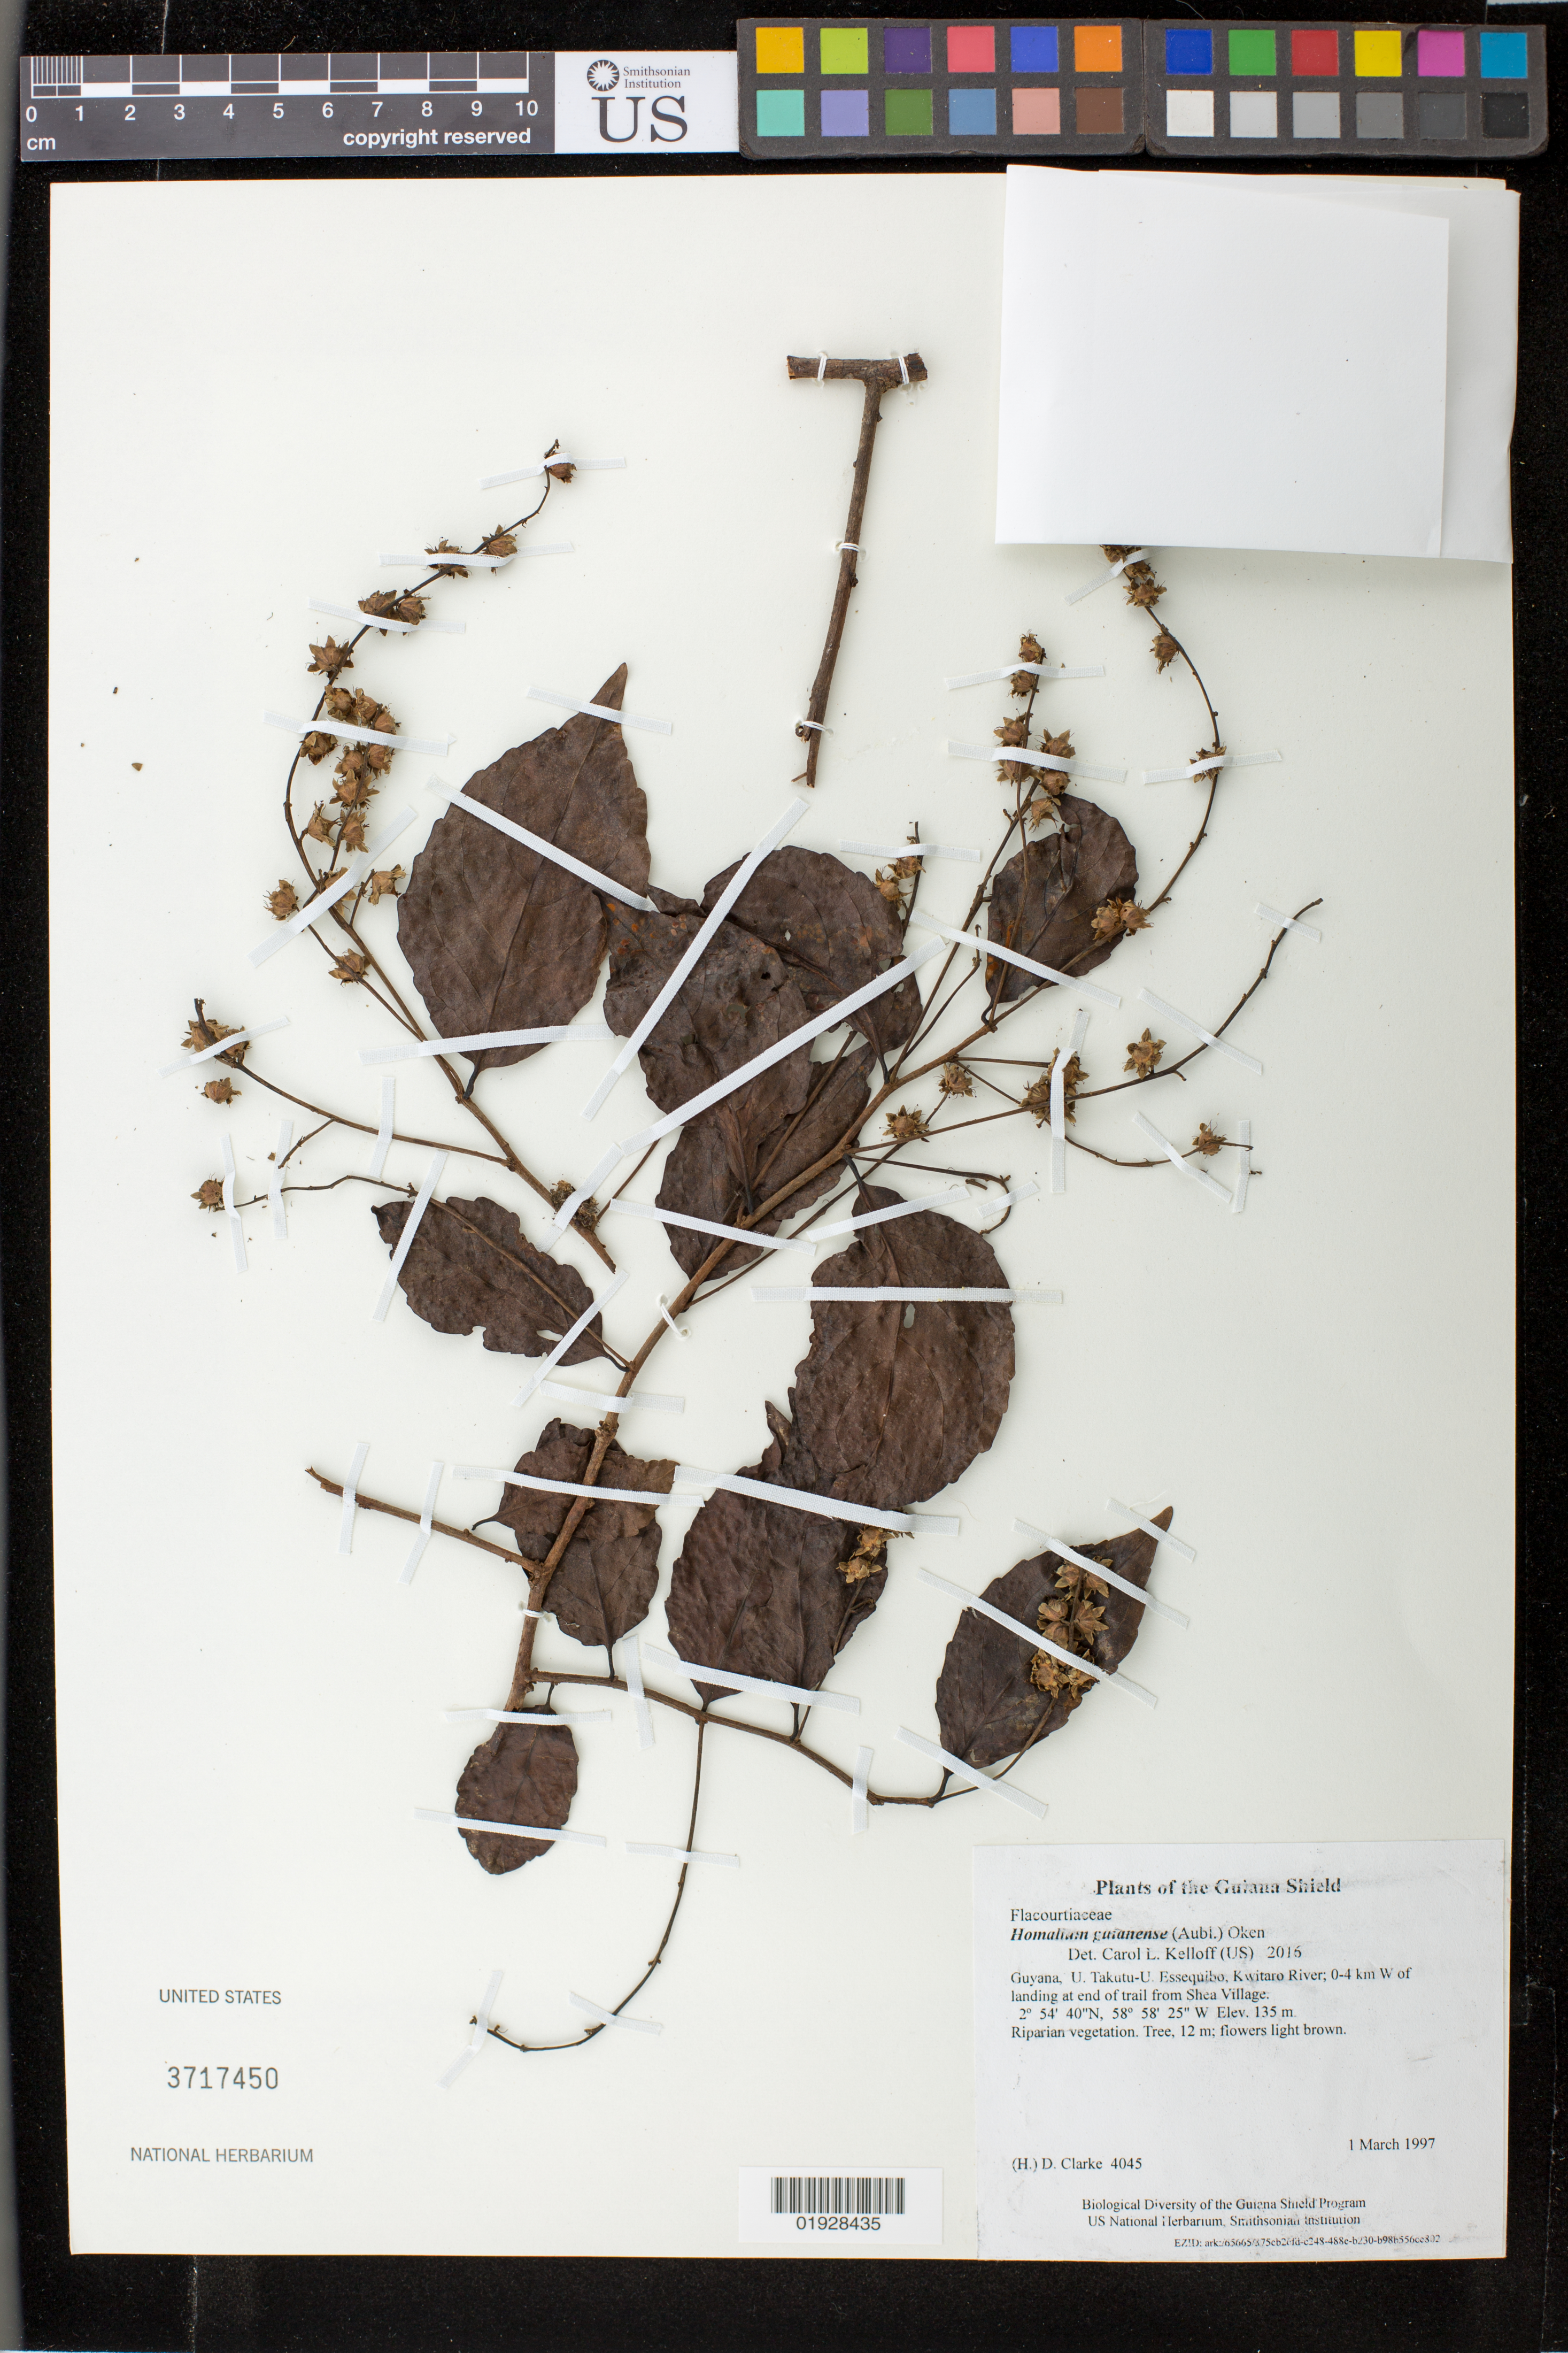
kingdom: Plantae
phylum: Tracheophyta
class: Magnoliopsida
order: Malpighiales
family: Salicaceae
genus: Homalium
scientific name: Homalium guianense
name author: (Aubl.) Oken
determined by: Kelloff, Carol L., (US), Smithsonian Institution - National Museum of Natural History (UNITED STATES)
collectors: H. D. Clarke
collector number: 4045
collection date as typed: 1 March 1997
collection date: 1997-03-01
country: Guyana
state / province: U. Takutu-U. Essequibo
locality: Kwitaro River; 0-4 km W of landing at end of trail from Shea Village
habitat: Riparian vegetation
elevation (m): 135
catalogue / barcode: US 3717450